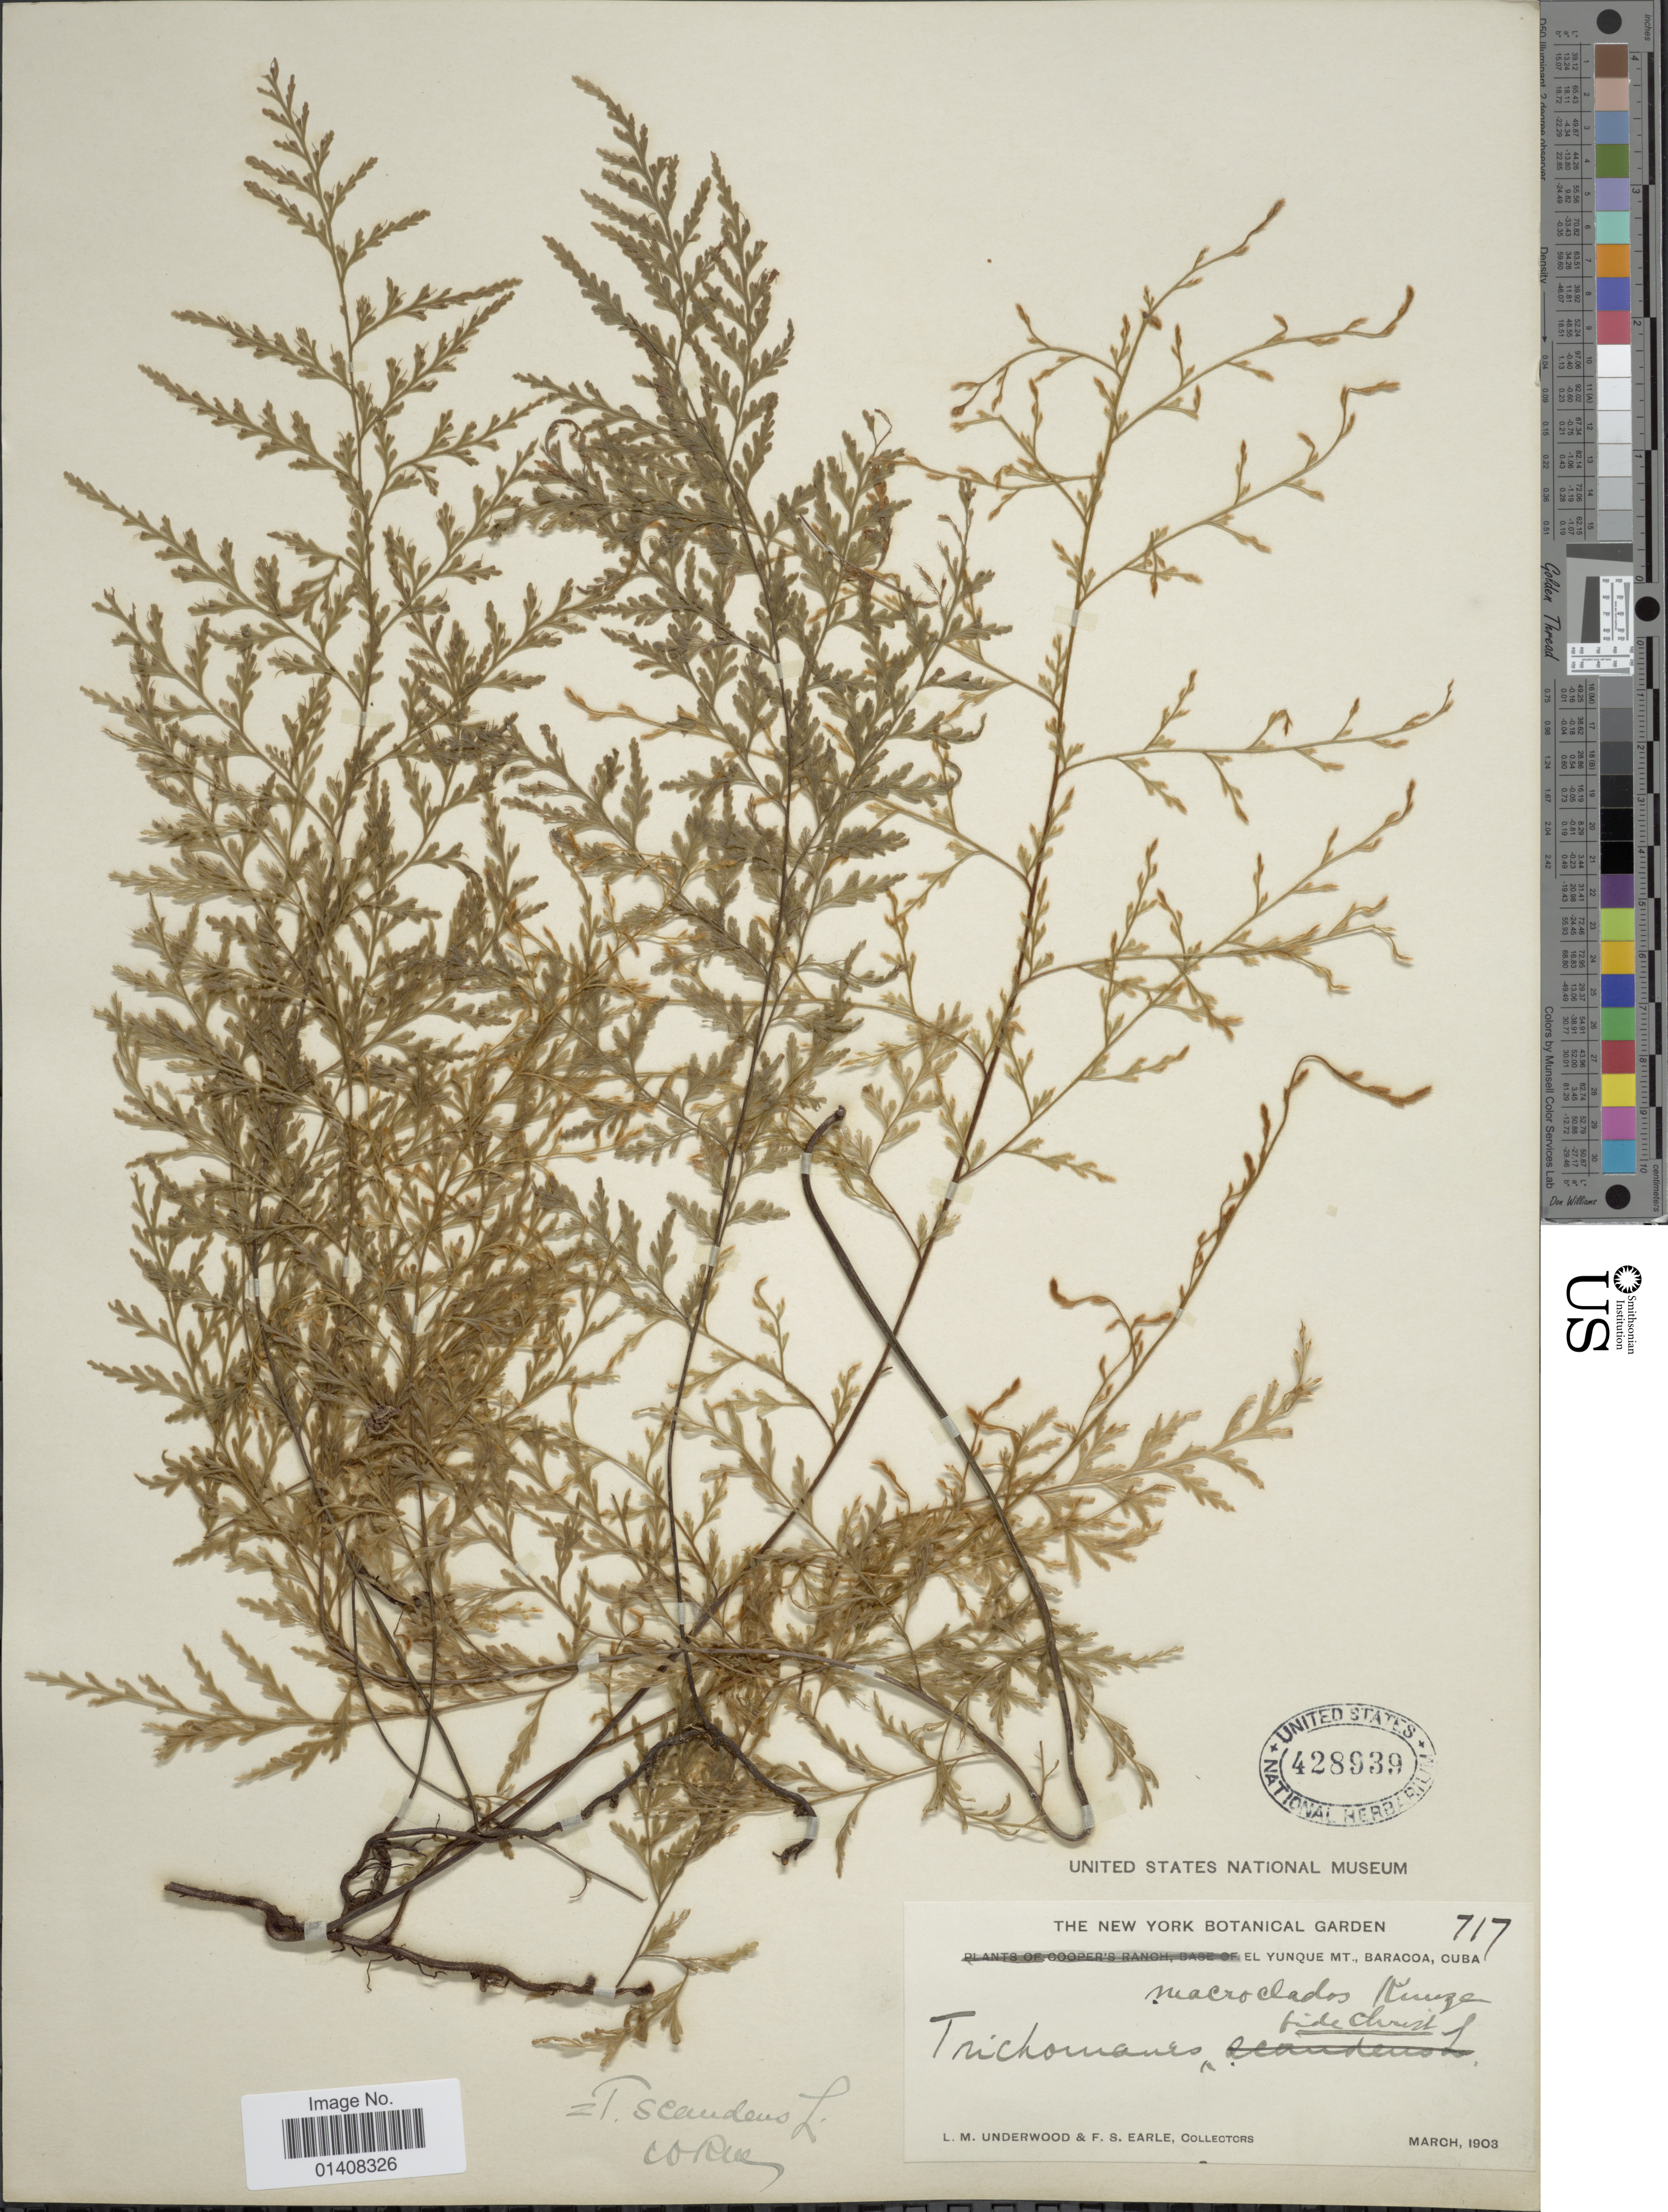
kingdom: Plantae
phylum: Tracheophyta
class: Polypodiopsida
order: Hymenophyllales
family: Hymenophyllaceae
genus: Trichomanes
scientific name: Trichomanes scandens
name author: L.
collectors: L. M. Underwood & F. S. Earle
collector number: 717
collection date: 1903-03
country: Cuba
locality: El Yunque Baracoa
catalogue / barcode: US 428939